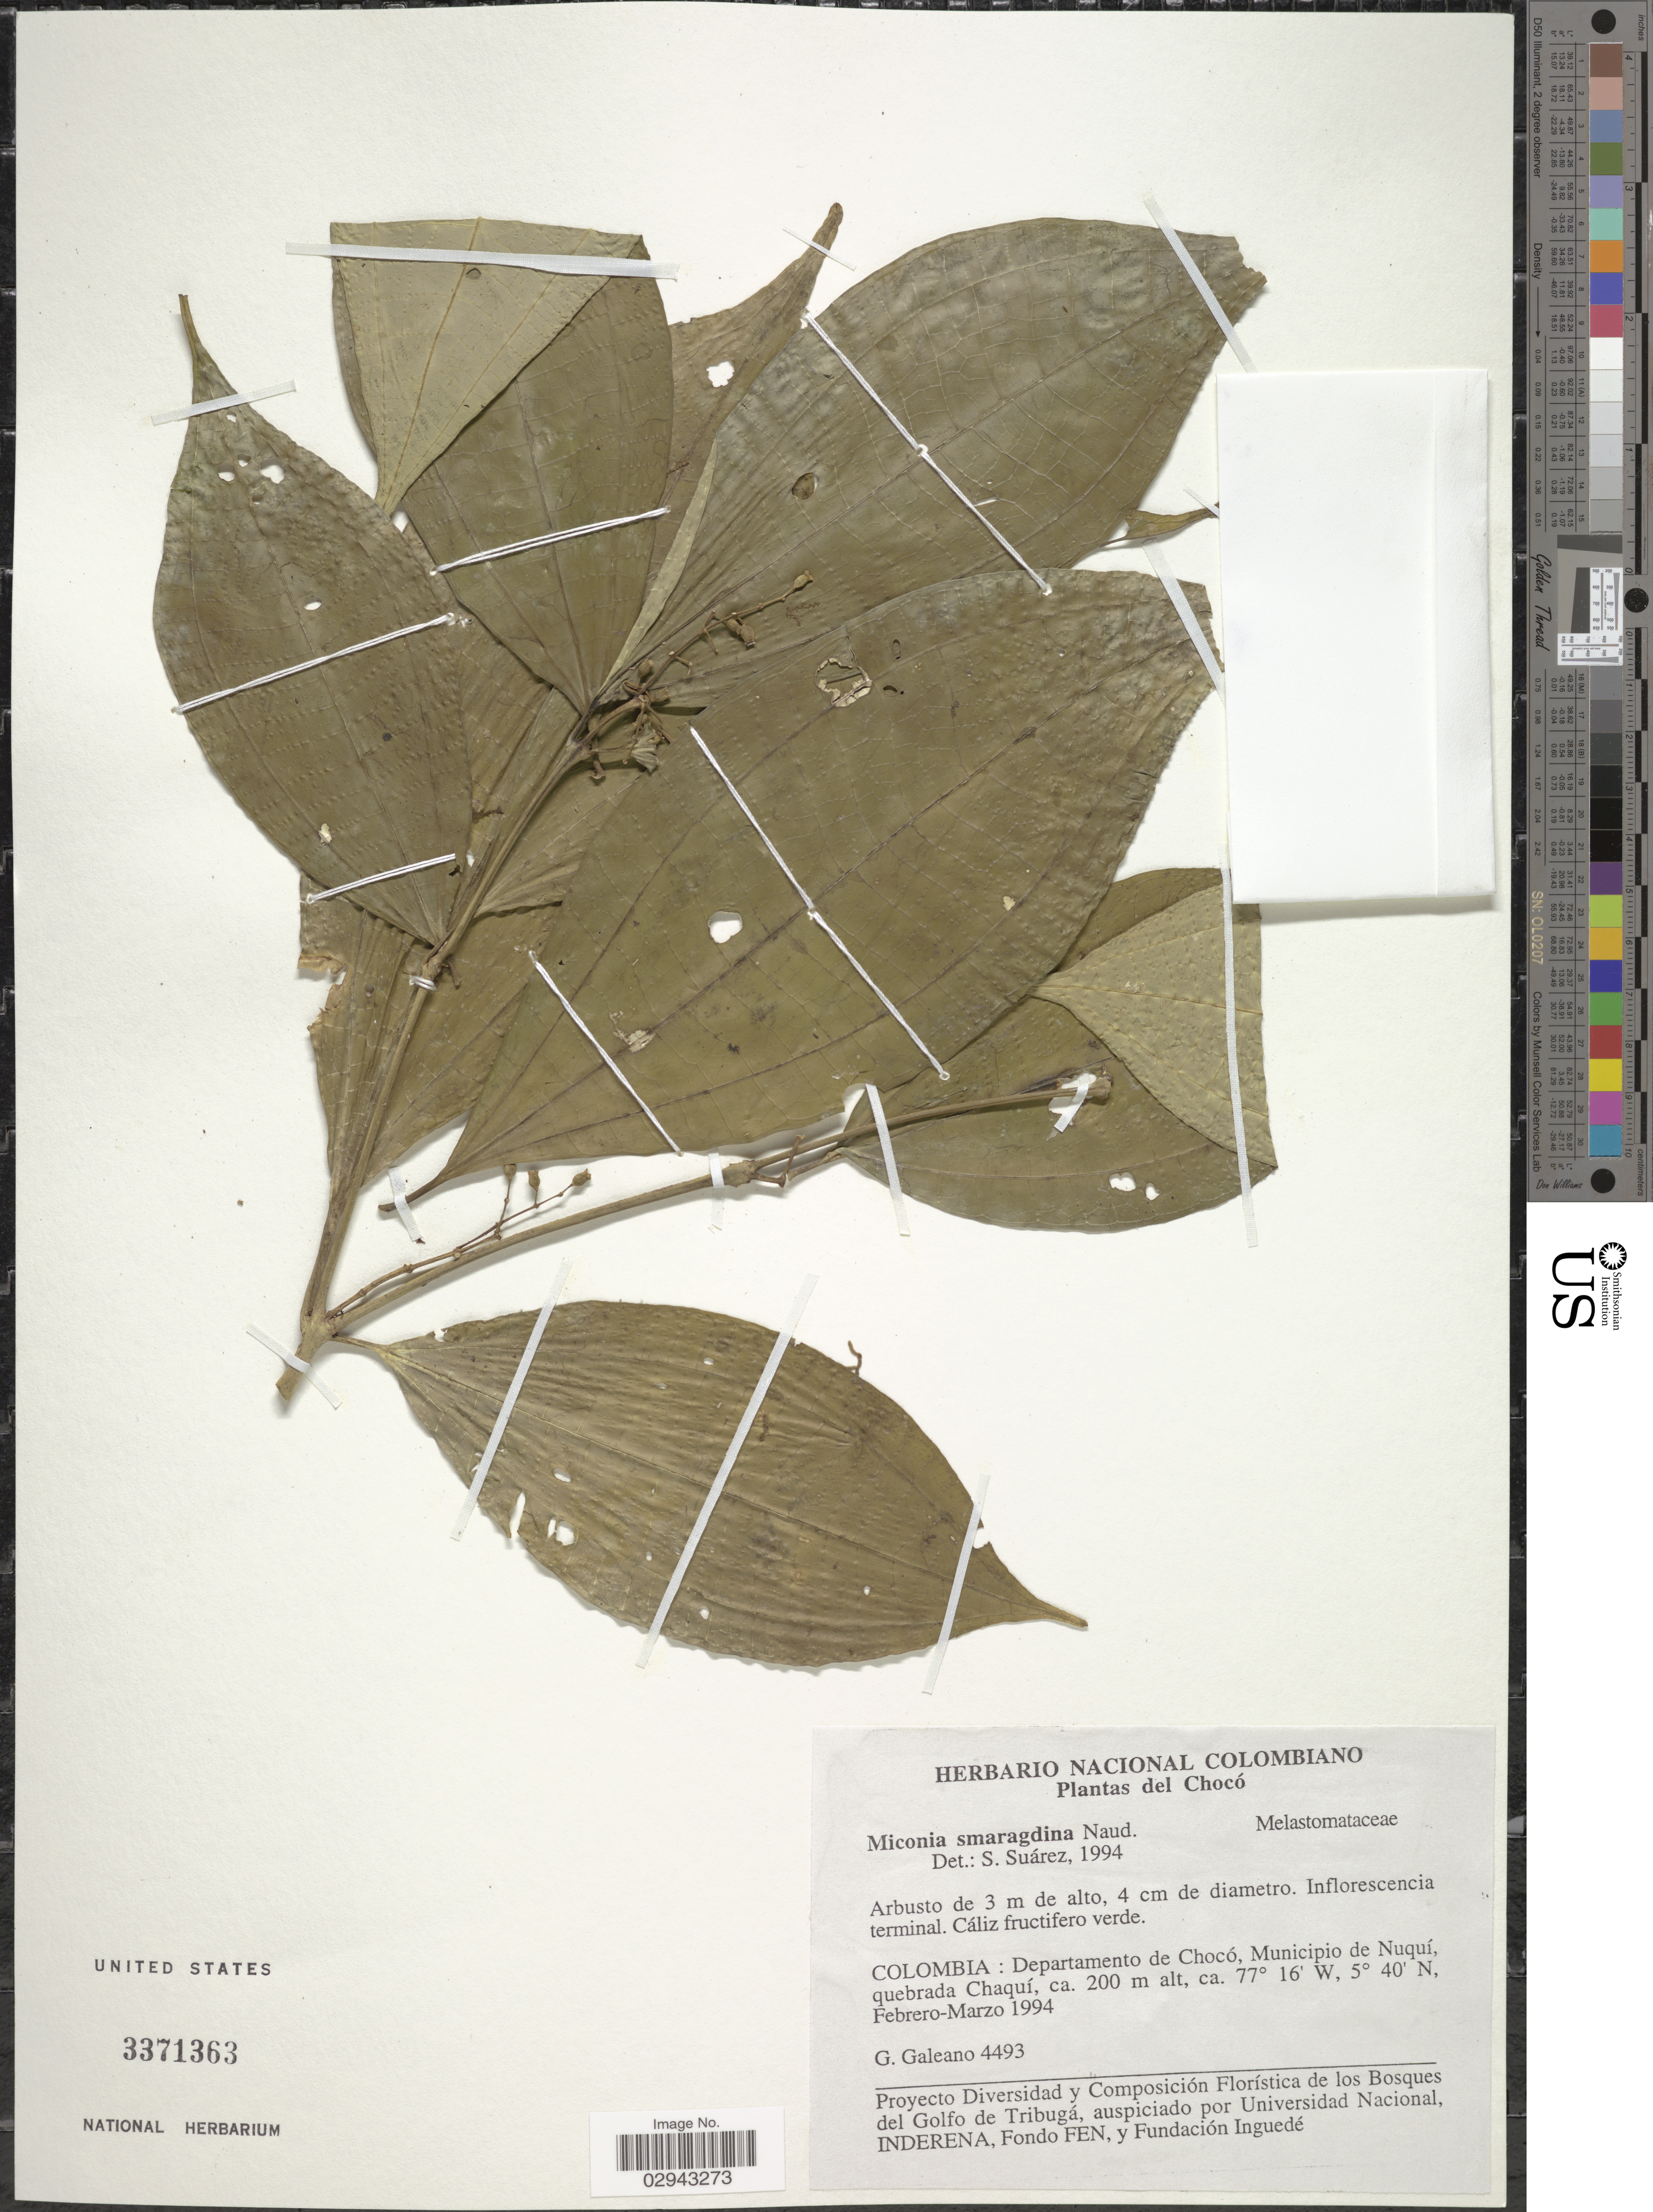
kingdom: Plantae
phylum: Tracheophyta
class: Magnoliopsida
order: Myrtales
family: Melastomataceae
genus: Miconia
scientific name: Miconia smaragdina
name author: Naudin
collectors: G. A. Galeano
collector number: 4493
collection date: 1994-02/1994-03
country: Colombia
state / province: Chocó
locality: Departamento de Chocó, Municipio de Nuquí, quebrada Chaquí.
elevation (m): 200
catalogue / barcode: US 3371363